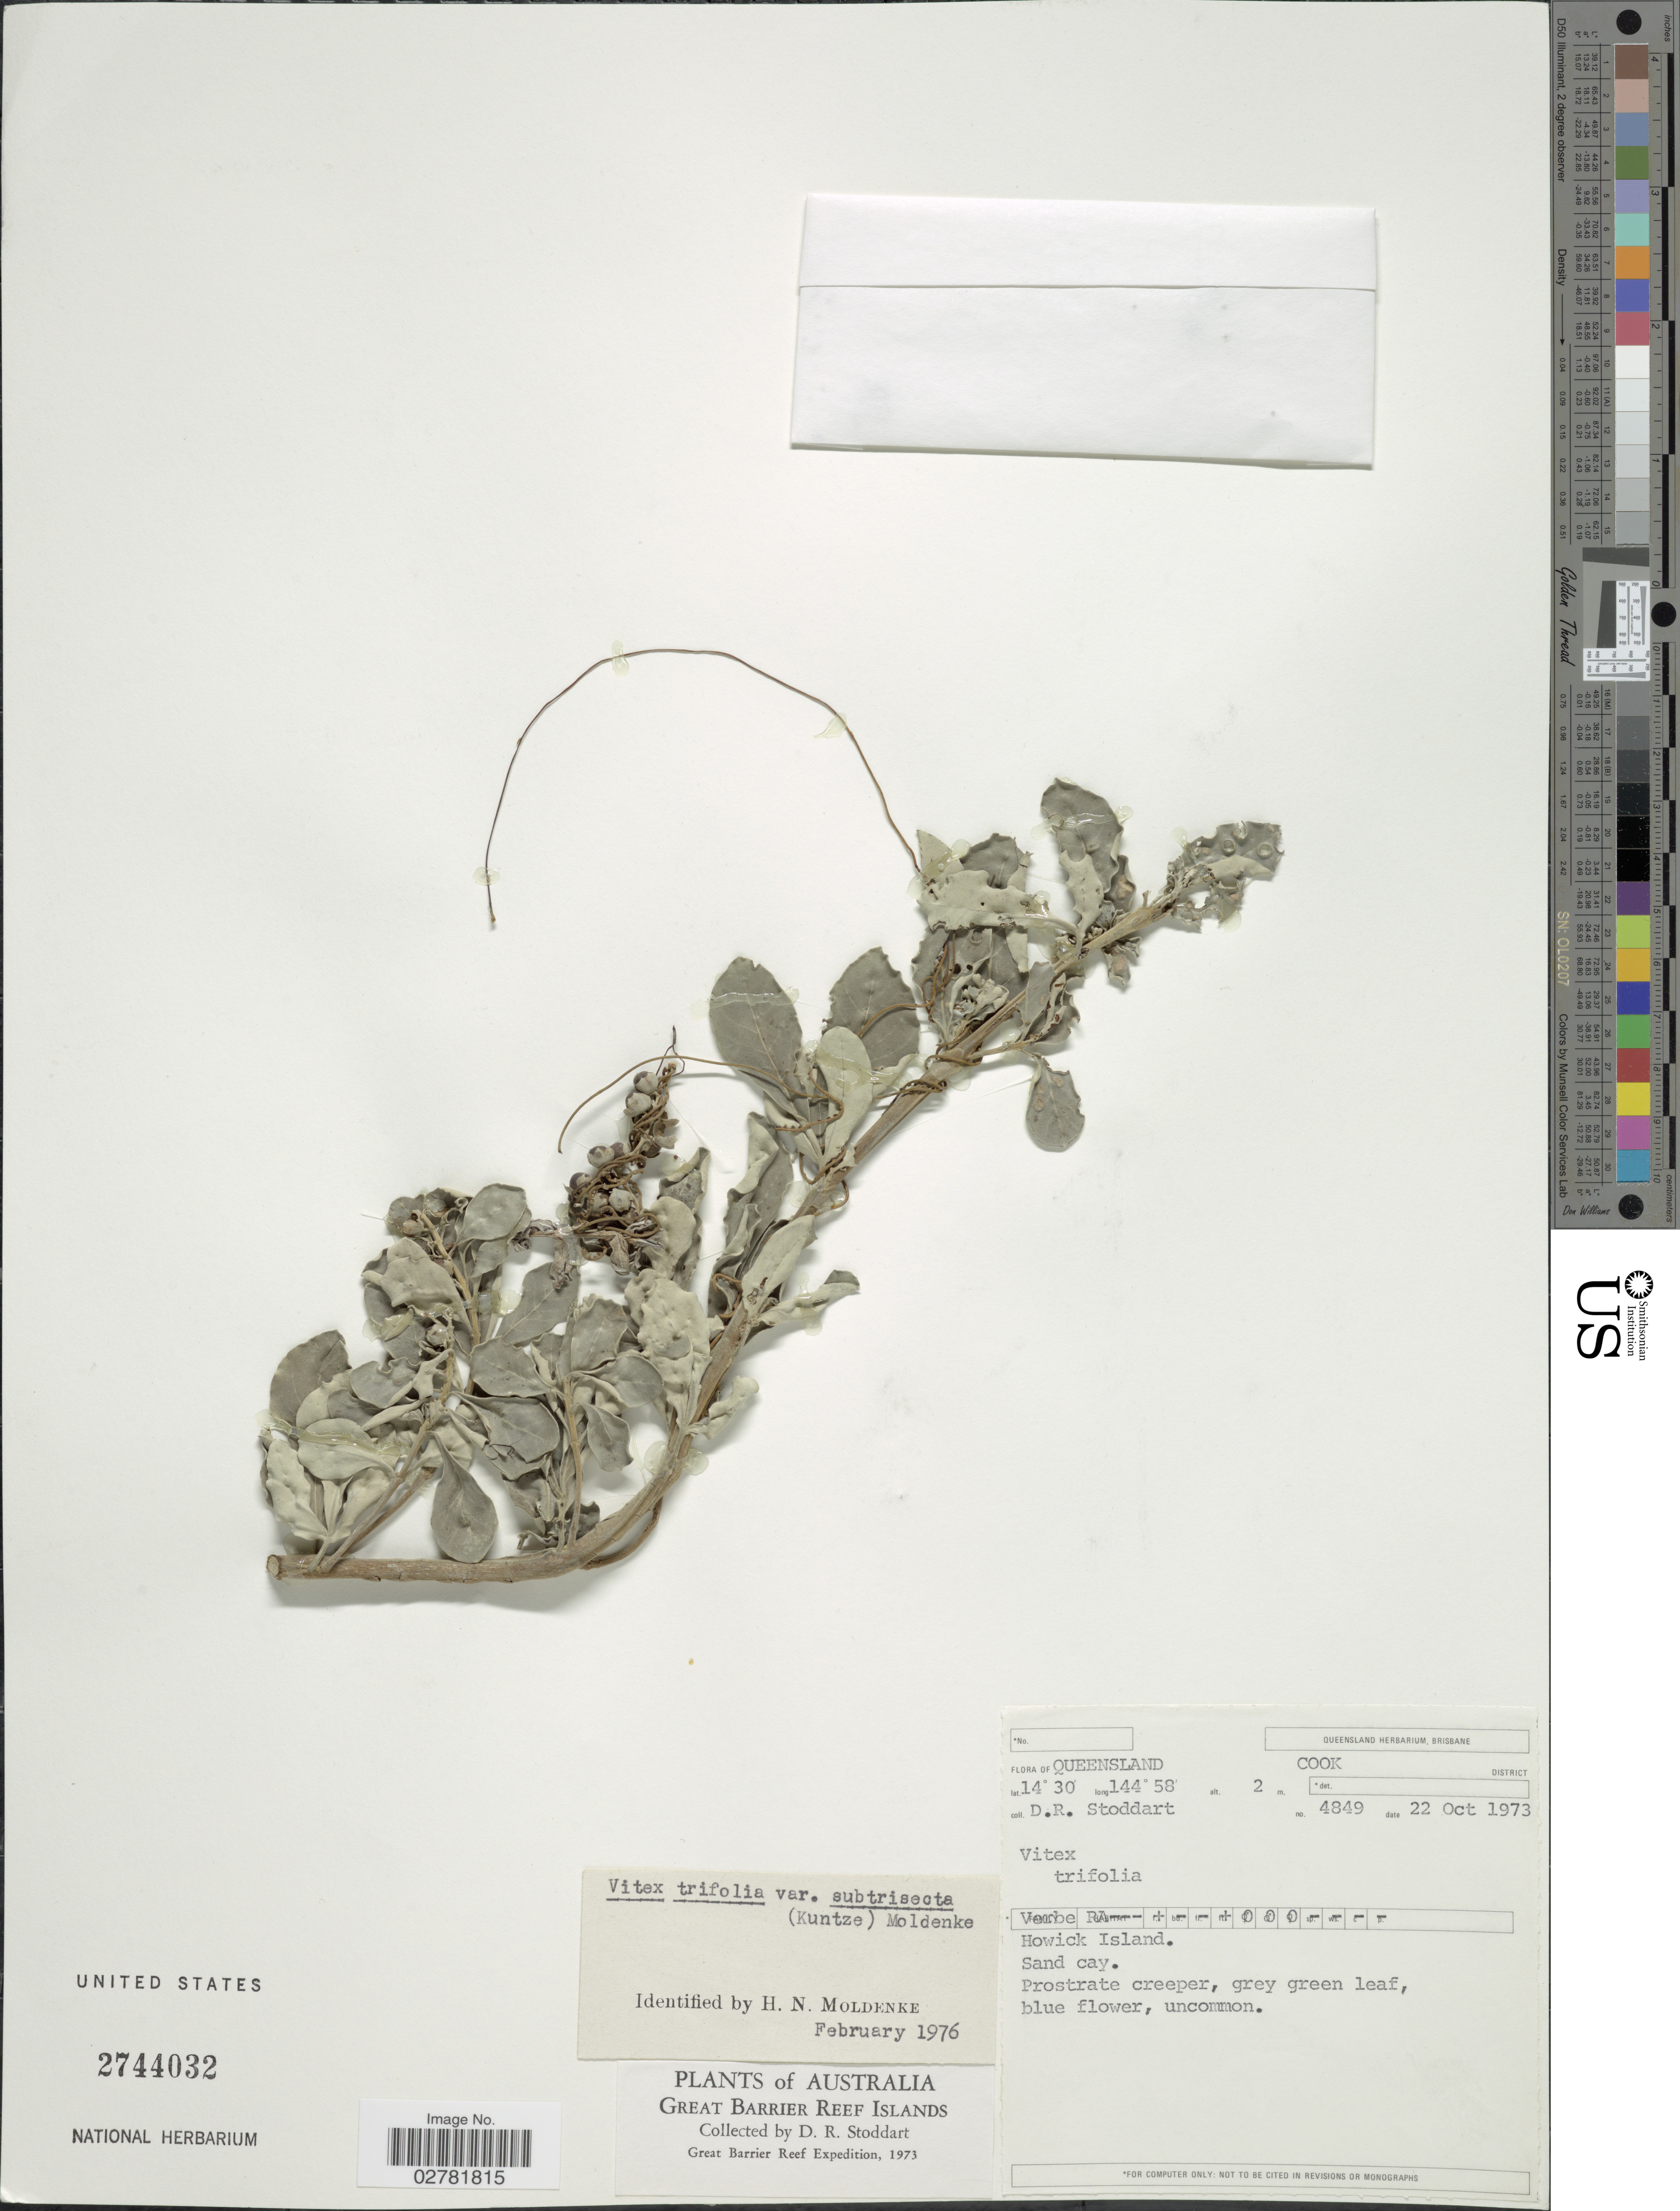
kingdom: Plantae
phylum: Tracheophyta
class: Magnoliopsida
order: Lamiales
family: Lamiaceae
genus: Vitex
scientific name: Vitex ovata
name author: Thunb.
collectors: D. R. Stoddart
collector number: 4849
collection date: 1973-10-22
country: Australia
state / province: Queensland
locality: Great Barrier Reef Islands. Cook District. Howick Island.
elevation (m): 2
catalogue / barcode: US 2744032